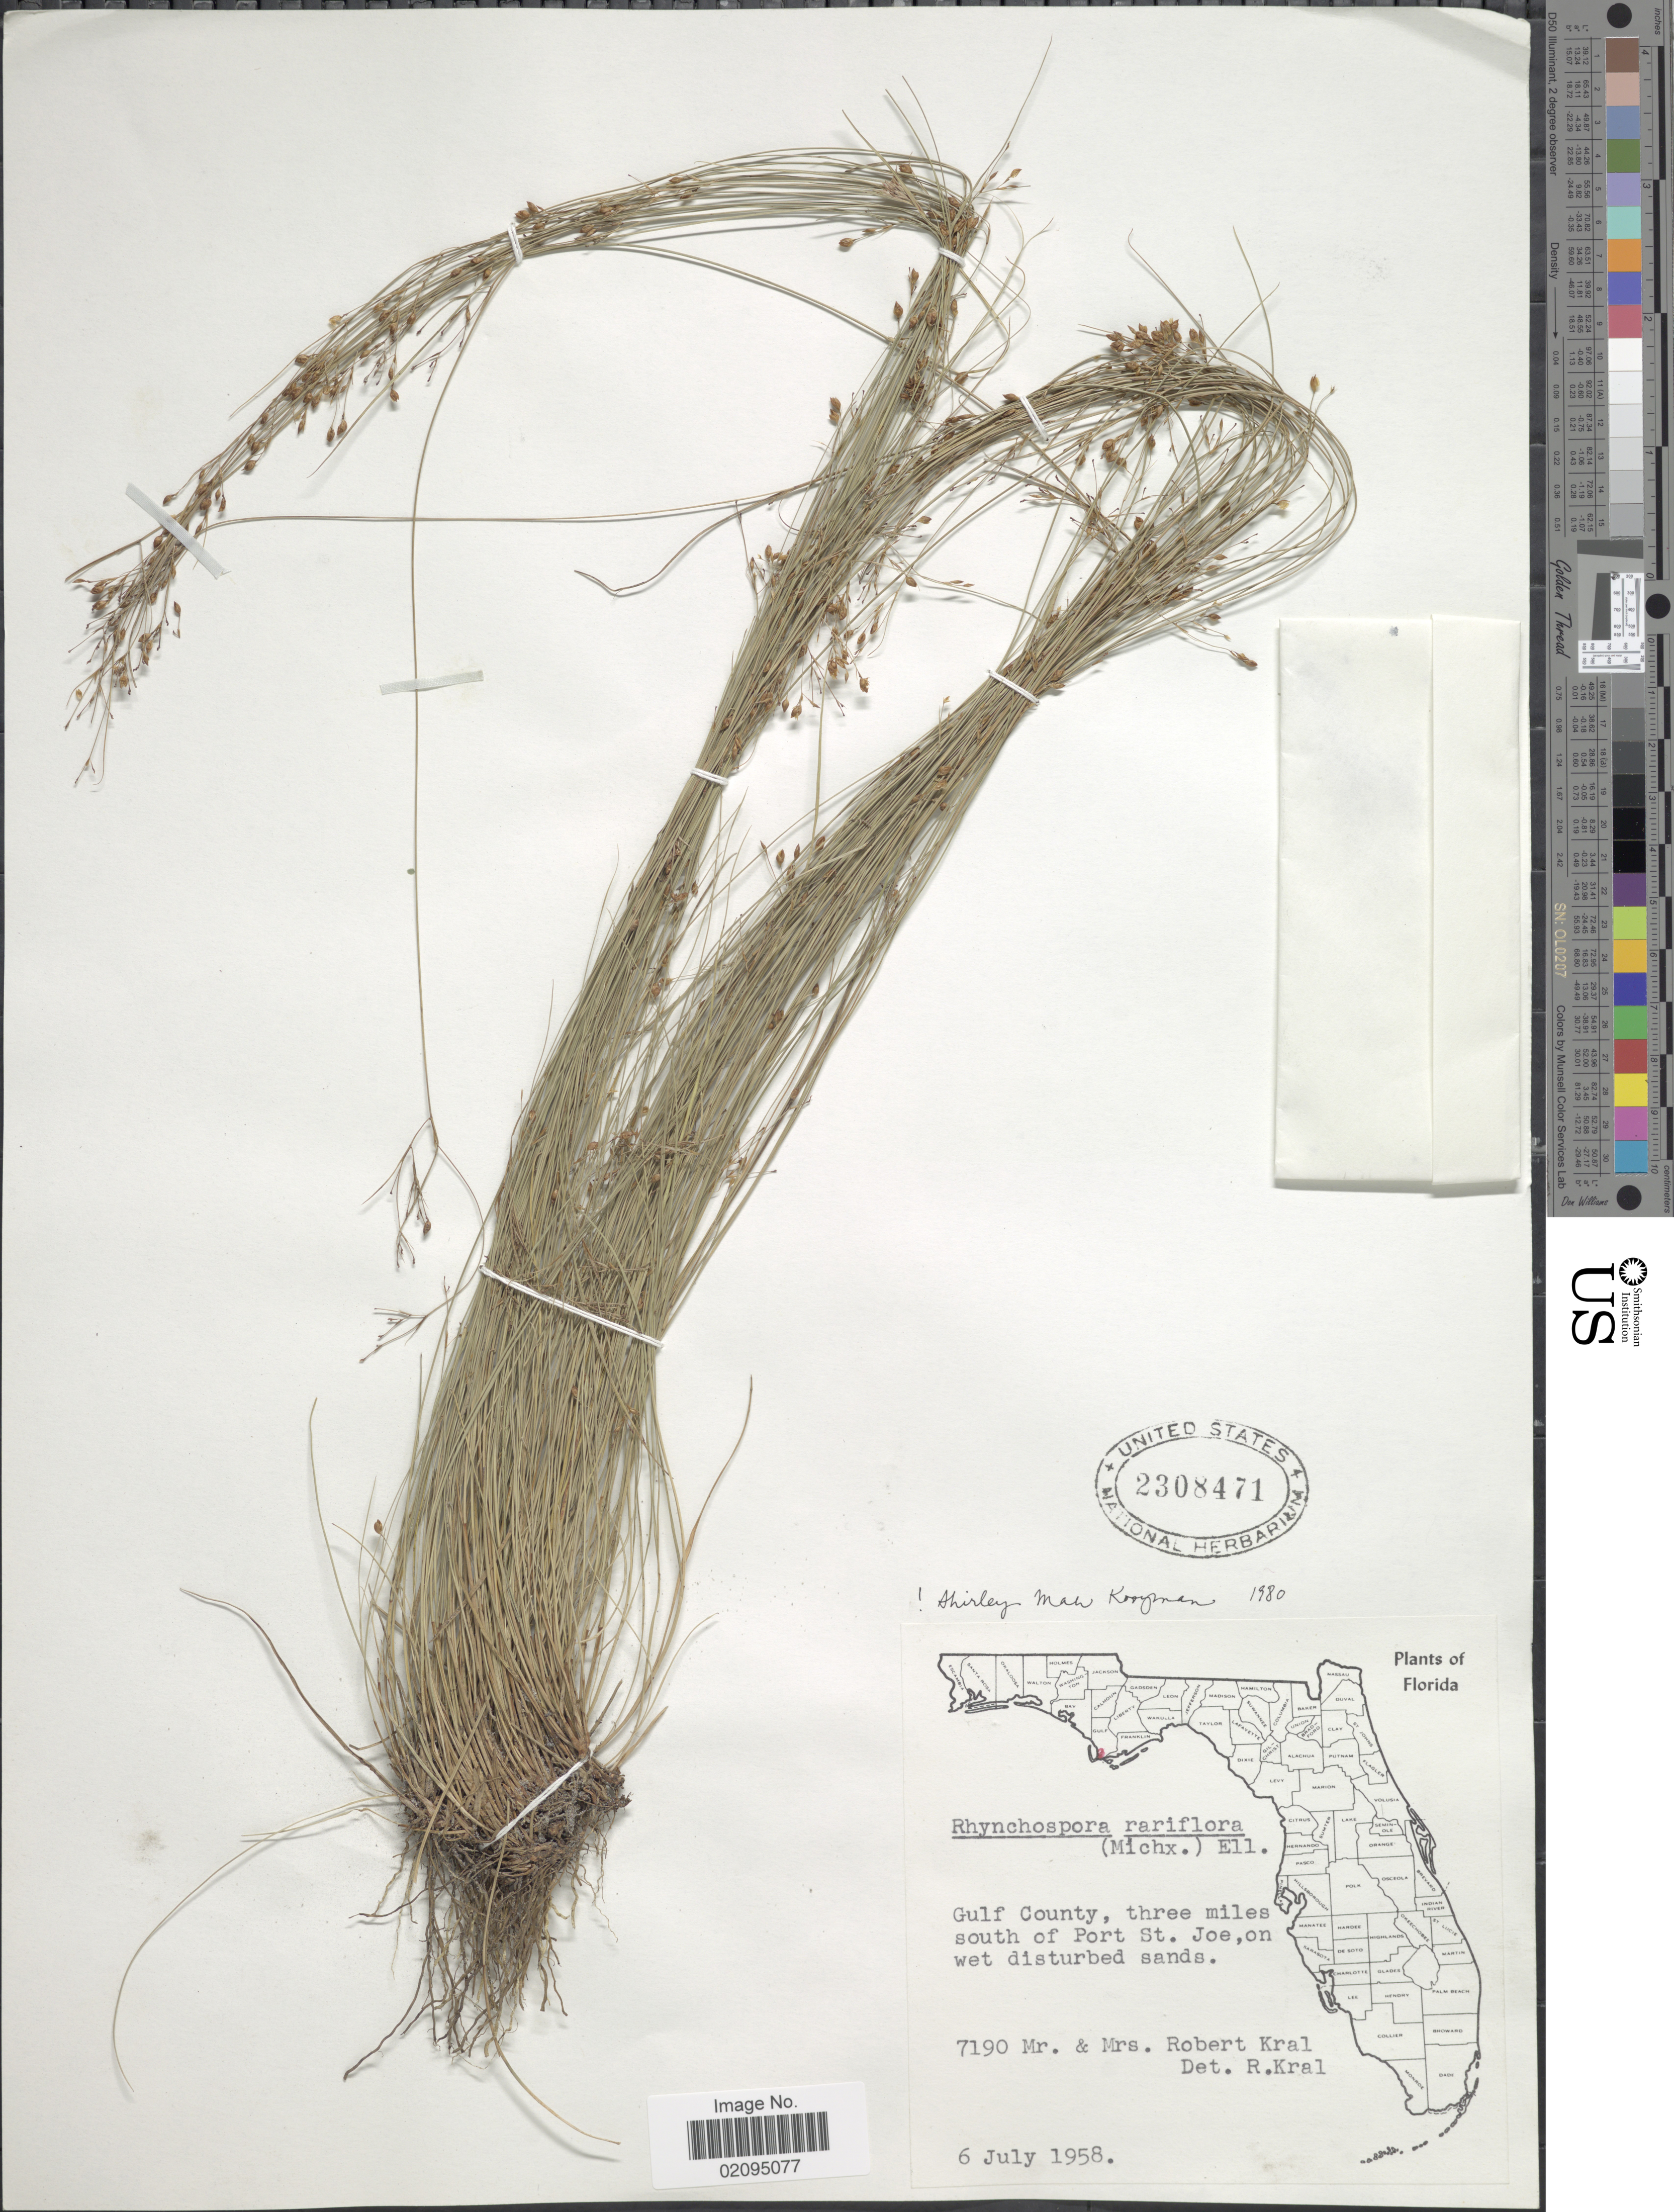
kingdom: Plantae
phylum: Tracheophyta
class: Liliopsida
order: Poales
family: Cyperaceae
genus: Rhynchospora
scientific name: Rhynchospora rariflora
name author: (Michx.) Elliott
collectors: R. Kral & M. Kral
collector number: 7190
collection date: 1958-07-06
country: United States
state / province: Florida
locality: Gulf County, three miles south of Port St. Joe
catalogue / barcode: US 2308471